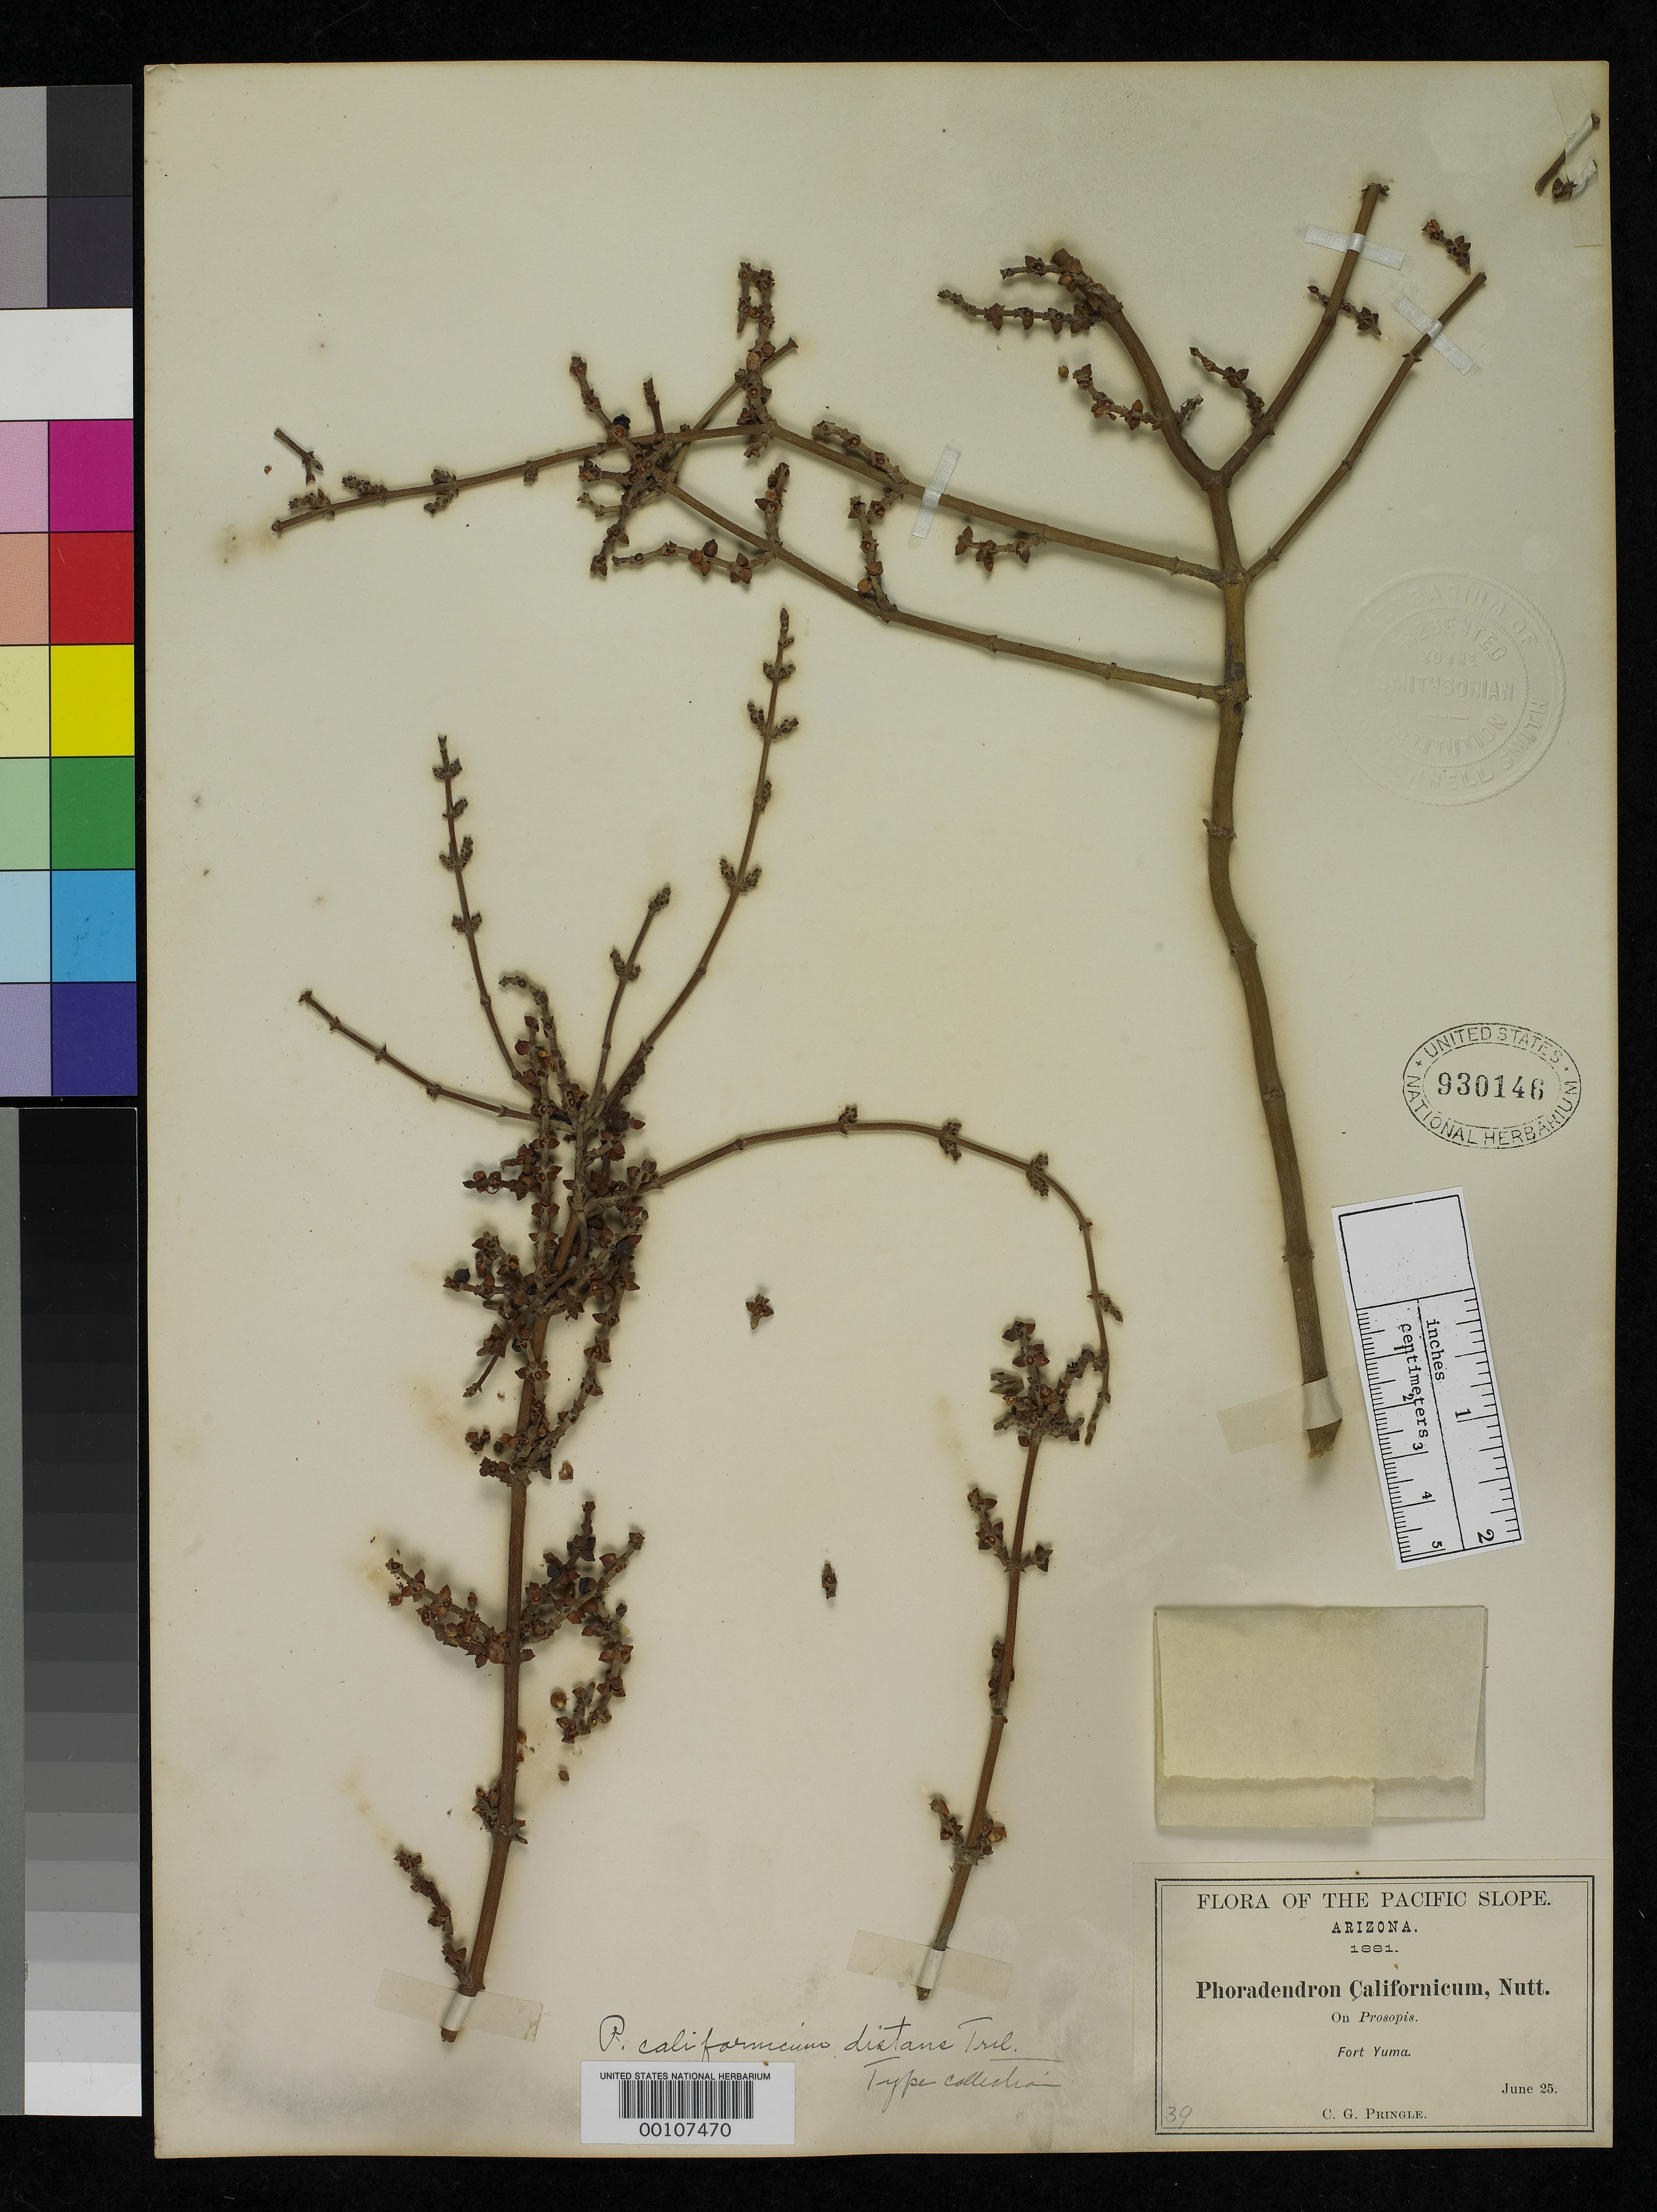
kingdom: Plantae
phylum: Tracheophyta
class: Magnoliopsida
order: Santalales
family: Viscaceae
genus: Phoradendron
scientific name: Phoradendron californicum var. distans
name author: Trel.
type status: Isotype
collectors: C. G. Pringle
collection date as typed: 25 Jun 1881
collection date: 1881-06-25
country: United States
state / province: Arizona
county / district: Yuma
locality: Yuma.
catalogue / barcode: US 930146